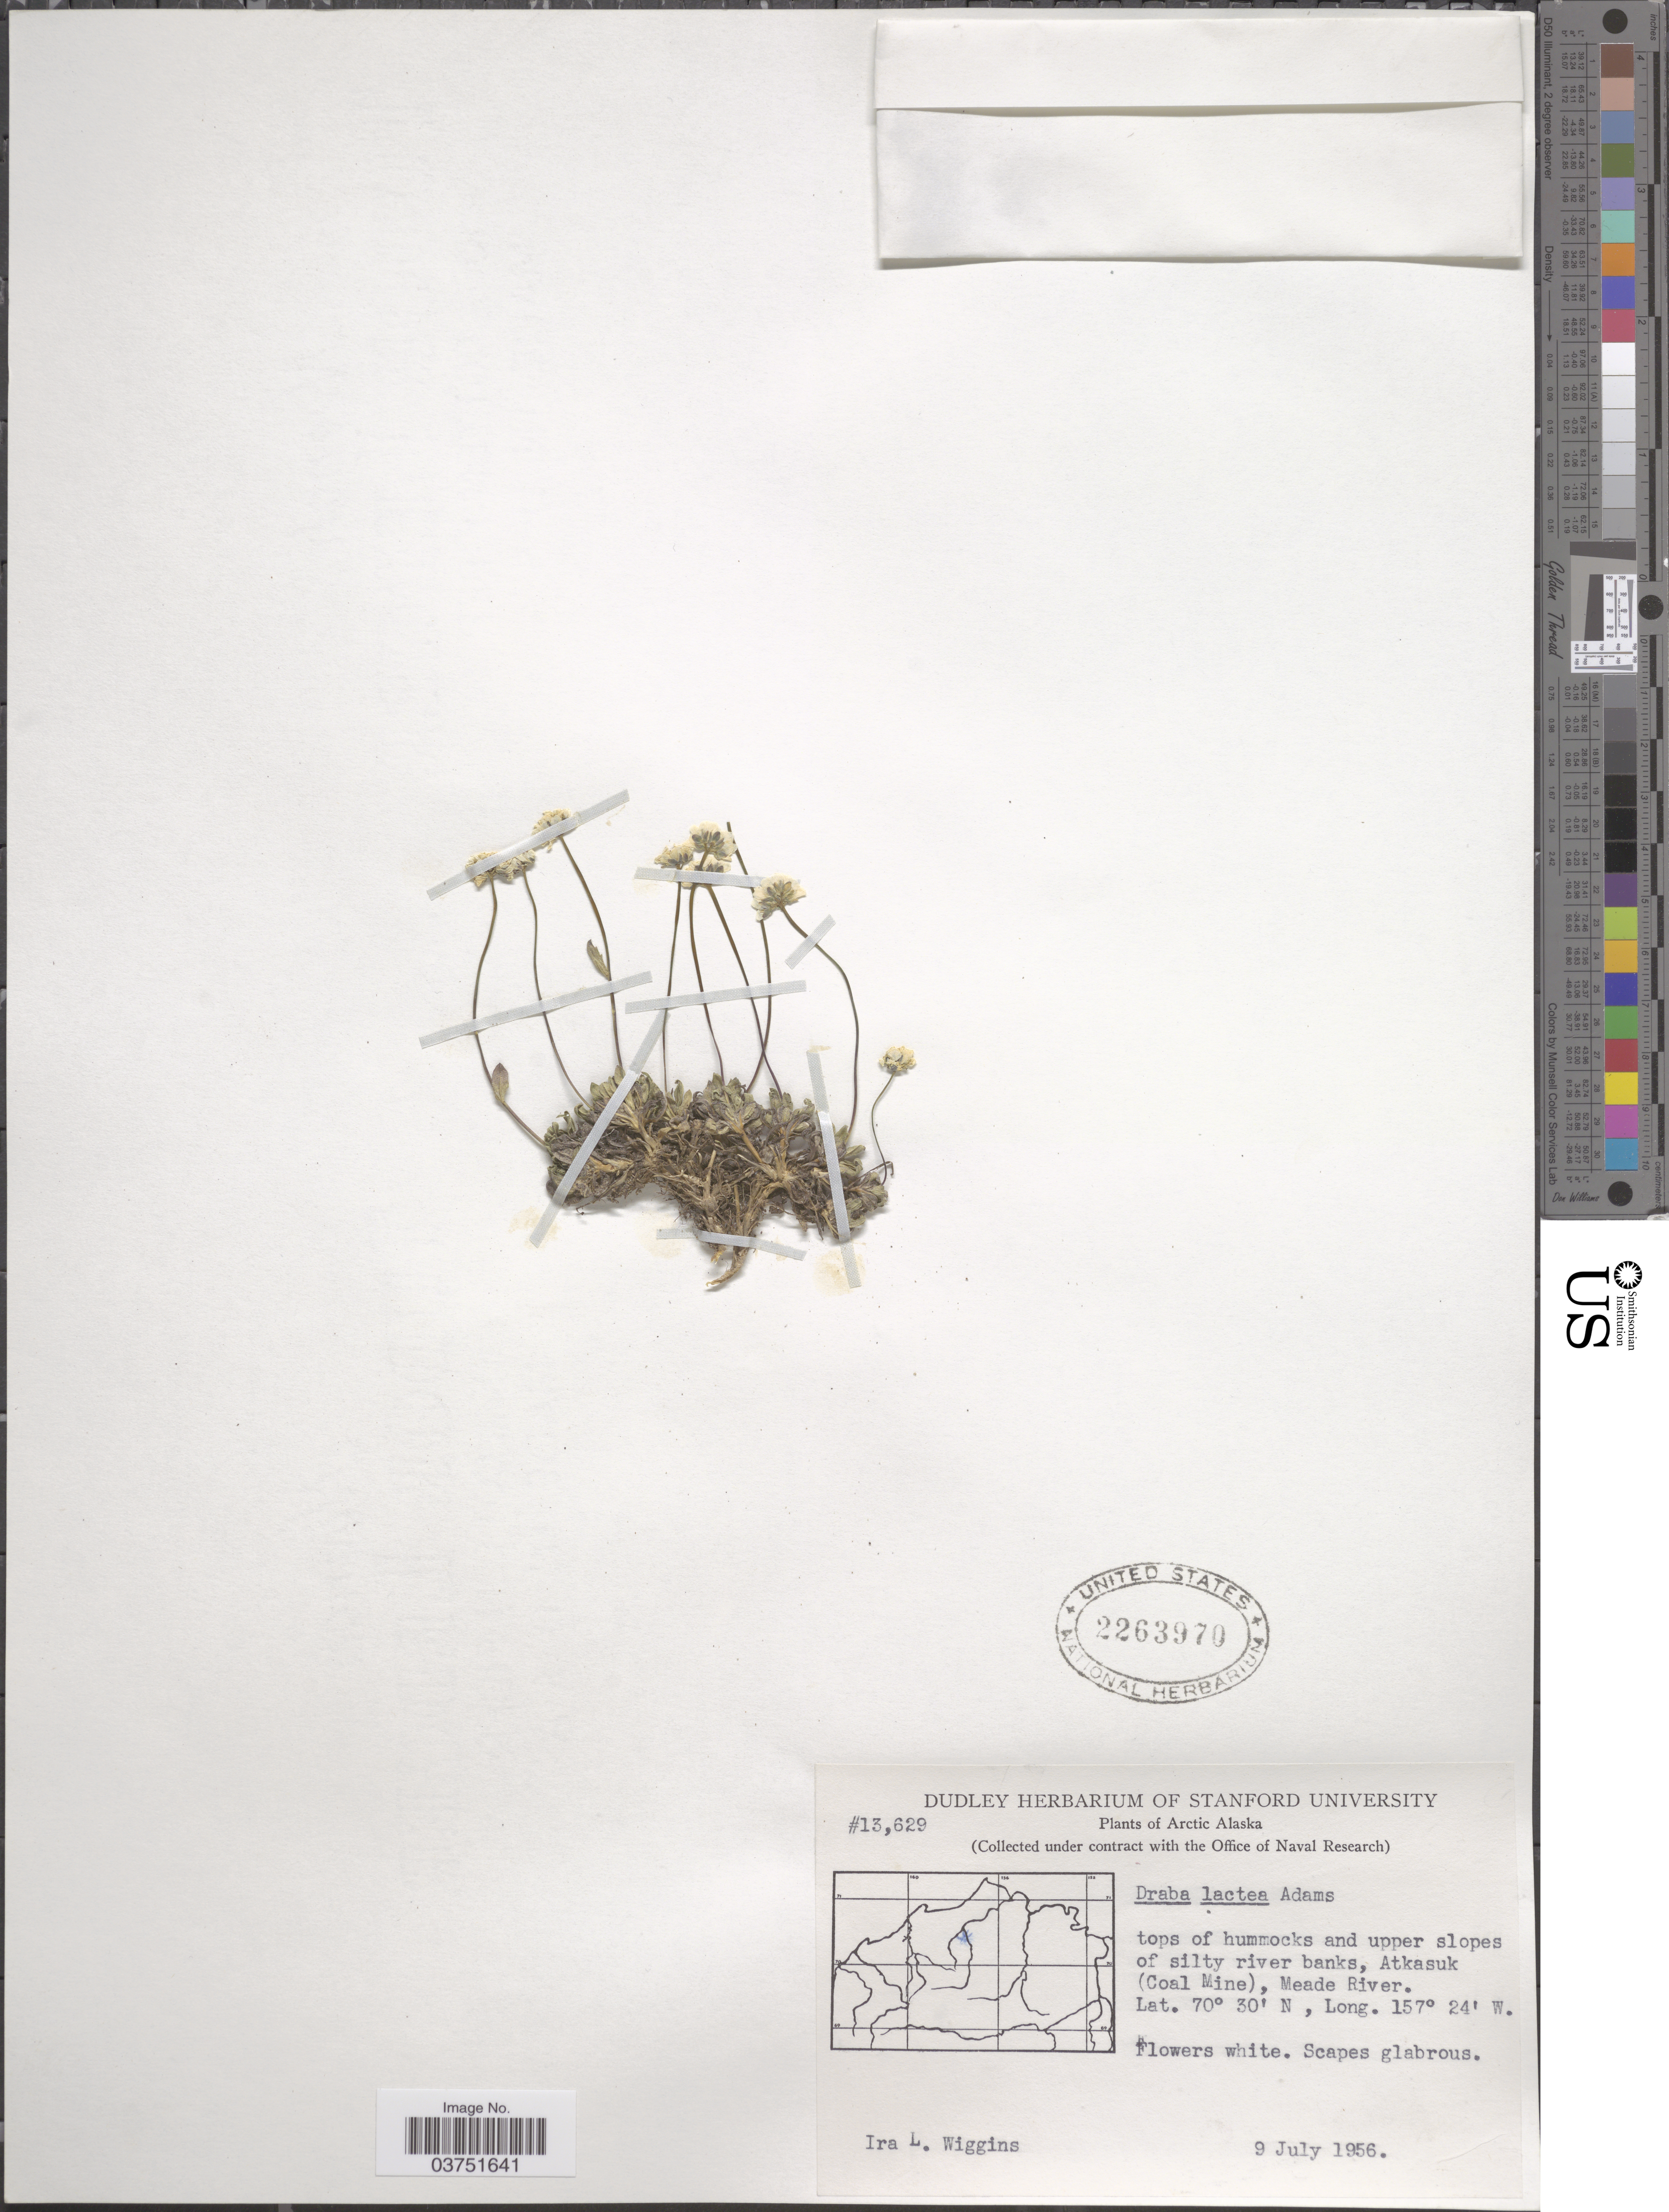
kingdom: Plantae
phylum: Tracheophyta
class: Magnoliopsida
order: Brassicales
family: Brassicaceae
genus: Draba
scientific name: Draba lactea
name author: Adams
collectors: I. L. Wiggins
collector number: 13629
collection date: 1956-07-09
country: United States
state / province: Alaska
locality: Arctic. Atkasuk (Coal Mine), Meade River.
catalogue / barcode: US 2263970